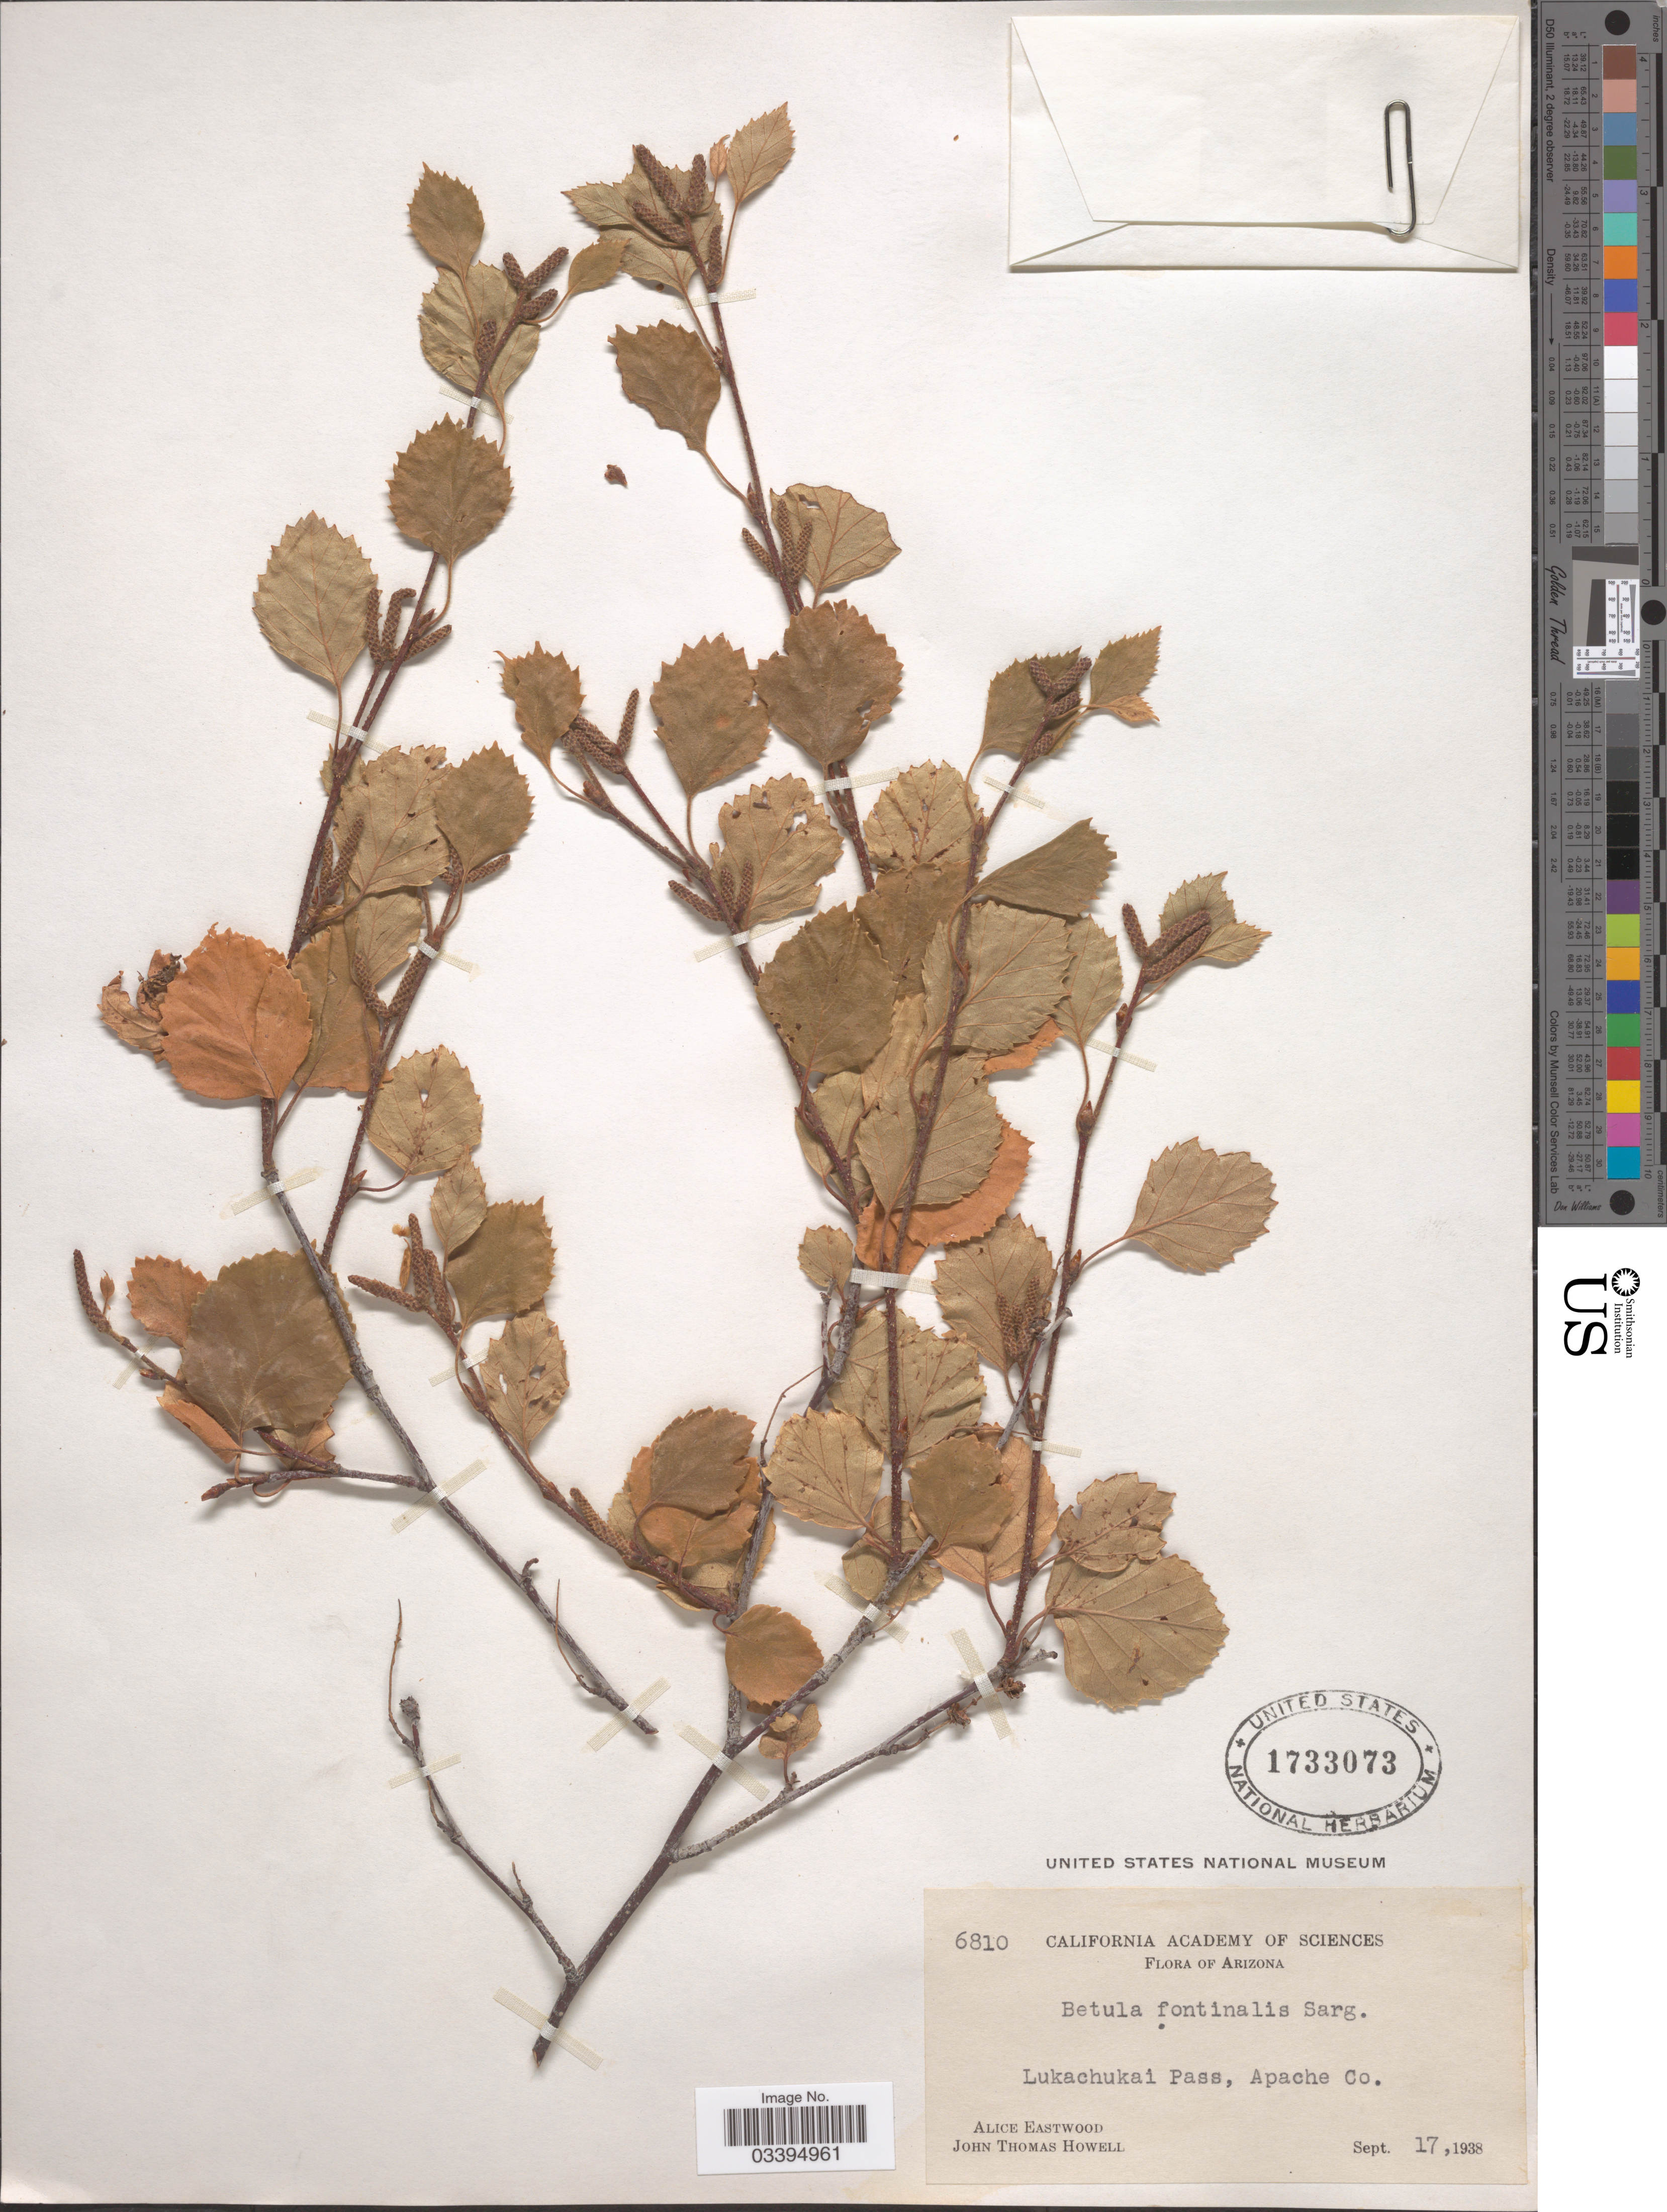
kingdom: Plantae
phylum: Tracheophyta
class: Magnoliopsida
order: Fagales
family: Betulaceae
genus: Betula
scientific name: Betula fontinalis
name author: Sarg.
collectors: A. Eastwood & J. T. Howell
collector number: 6810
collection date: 1938-09-17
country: United States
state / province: Arizona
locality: Lukachukai Pass, Apache Co.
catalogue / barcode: US 1733073